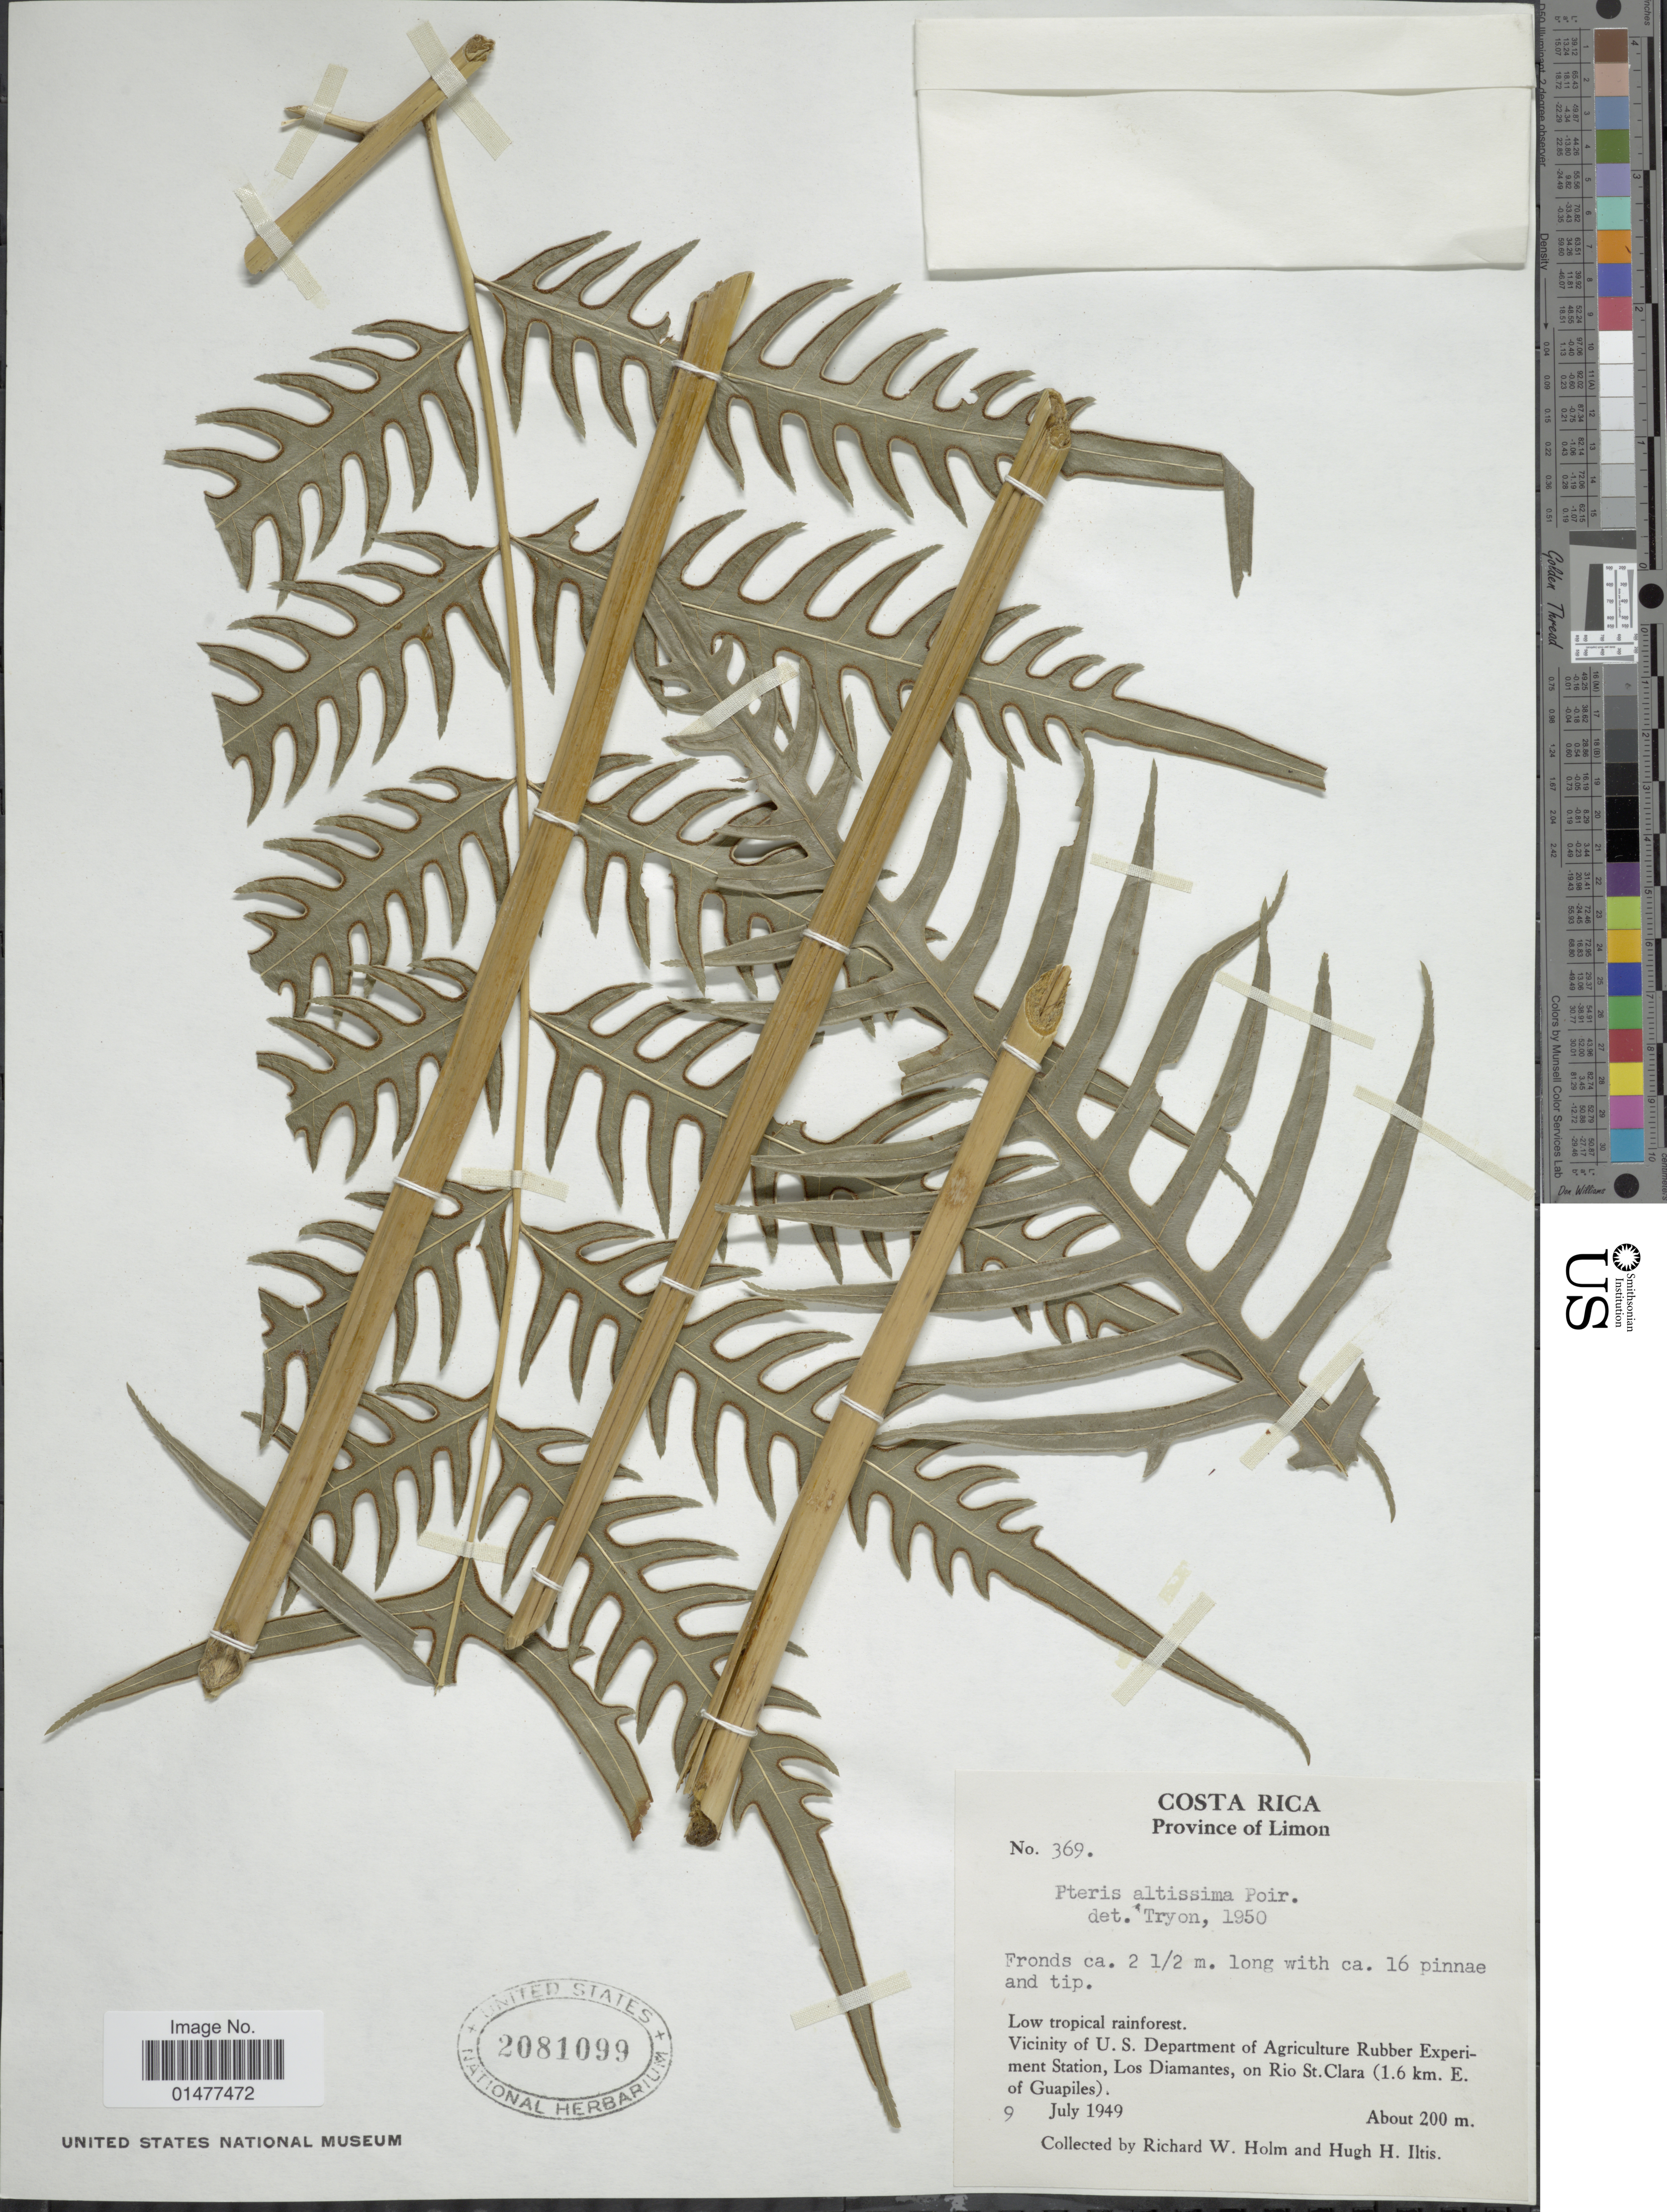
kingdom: Plantae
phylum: Tracheophyta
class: Polypodiopsida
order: Polypodiales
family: Pteridaceae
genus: Pteris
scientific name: Pteris altissima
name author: Poir.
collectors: R. W. Holm & H. H. Iltis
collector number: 369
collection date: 1949-07-09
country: Costa Rica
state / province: Limón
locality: Vicinity of U.S. Department of Agriculture Rubber Experiment Station, Los Diamantes, on Rio St. Clara (1.6 km. E. of Guapiles).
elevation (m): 200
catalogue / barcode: US 2081099